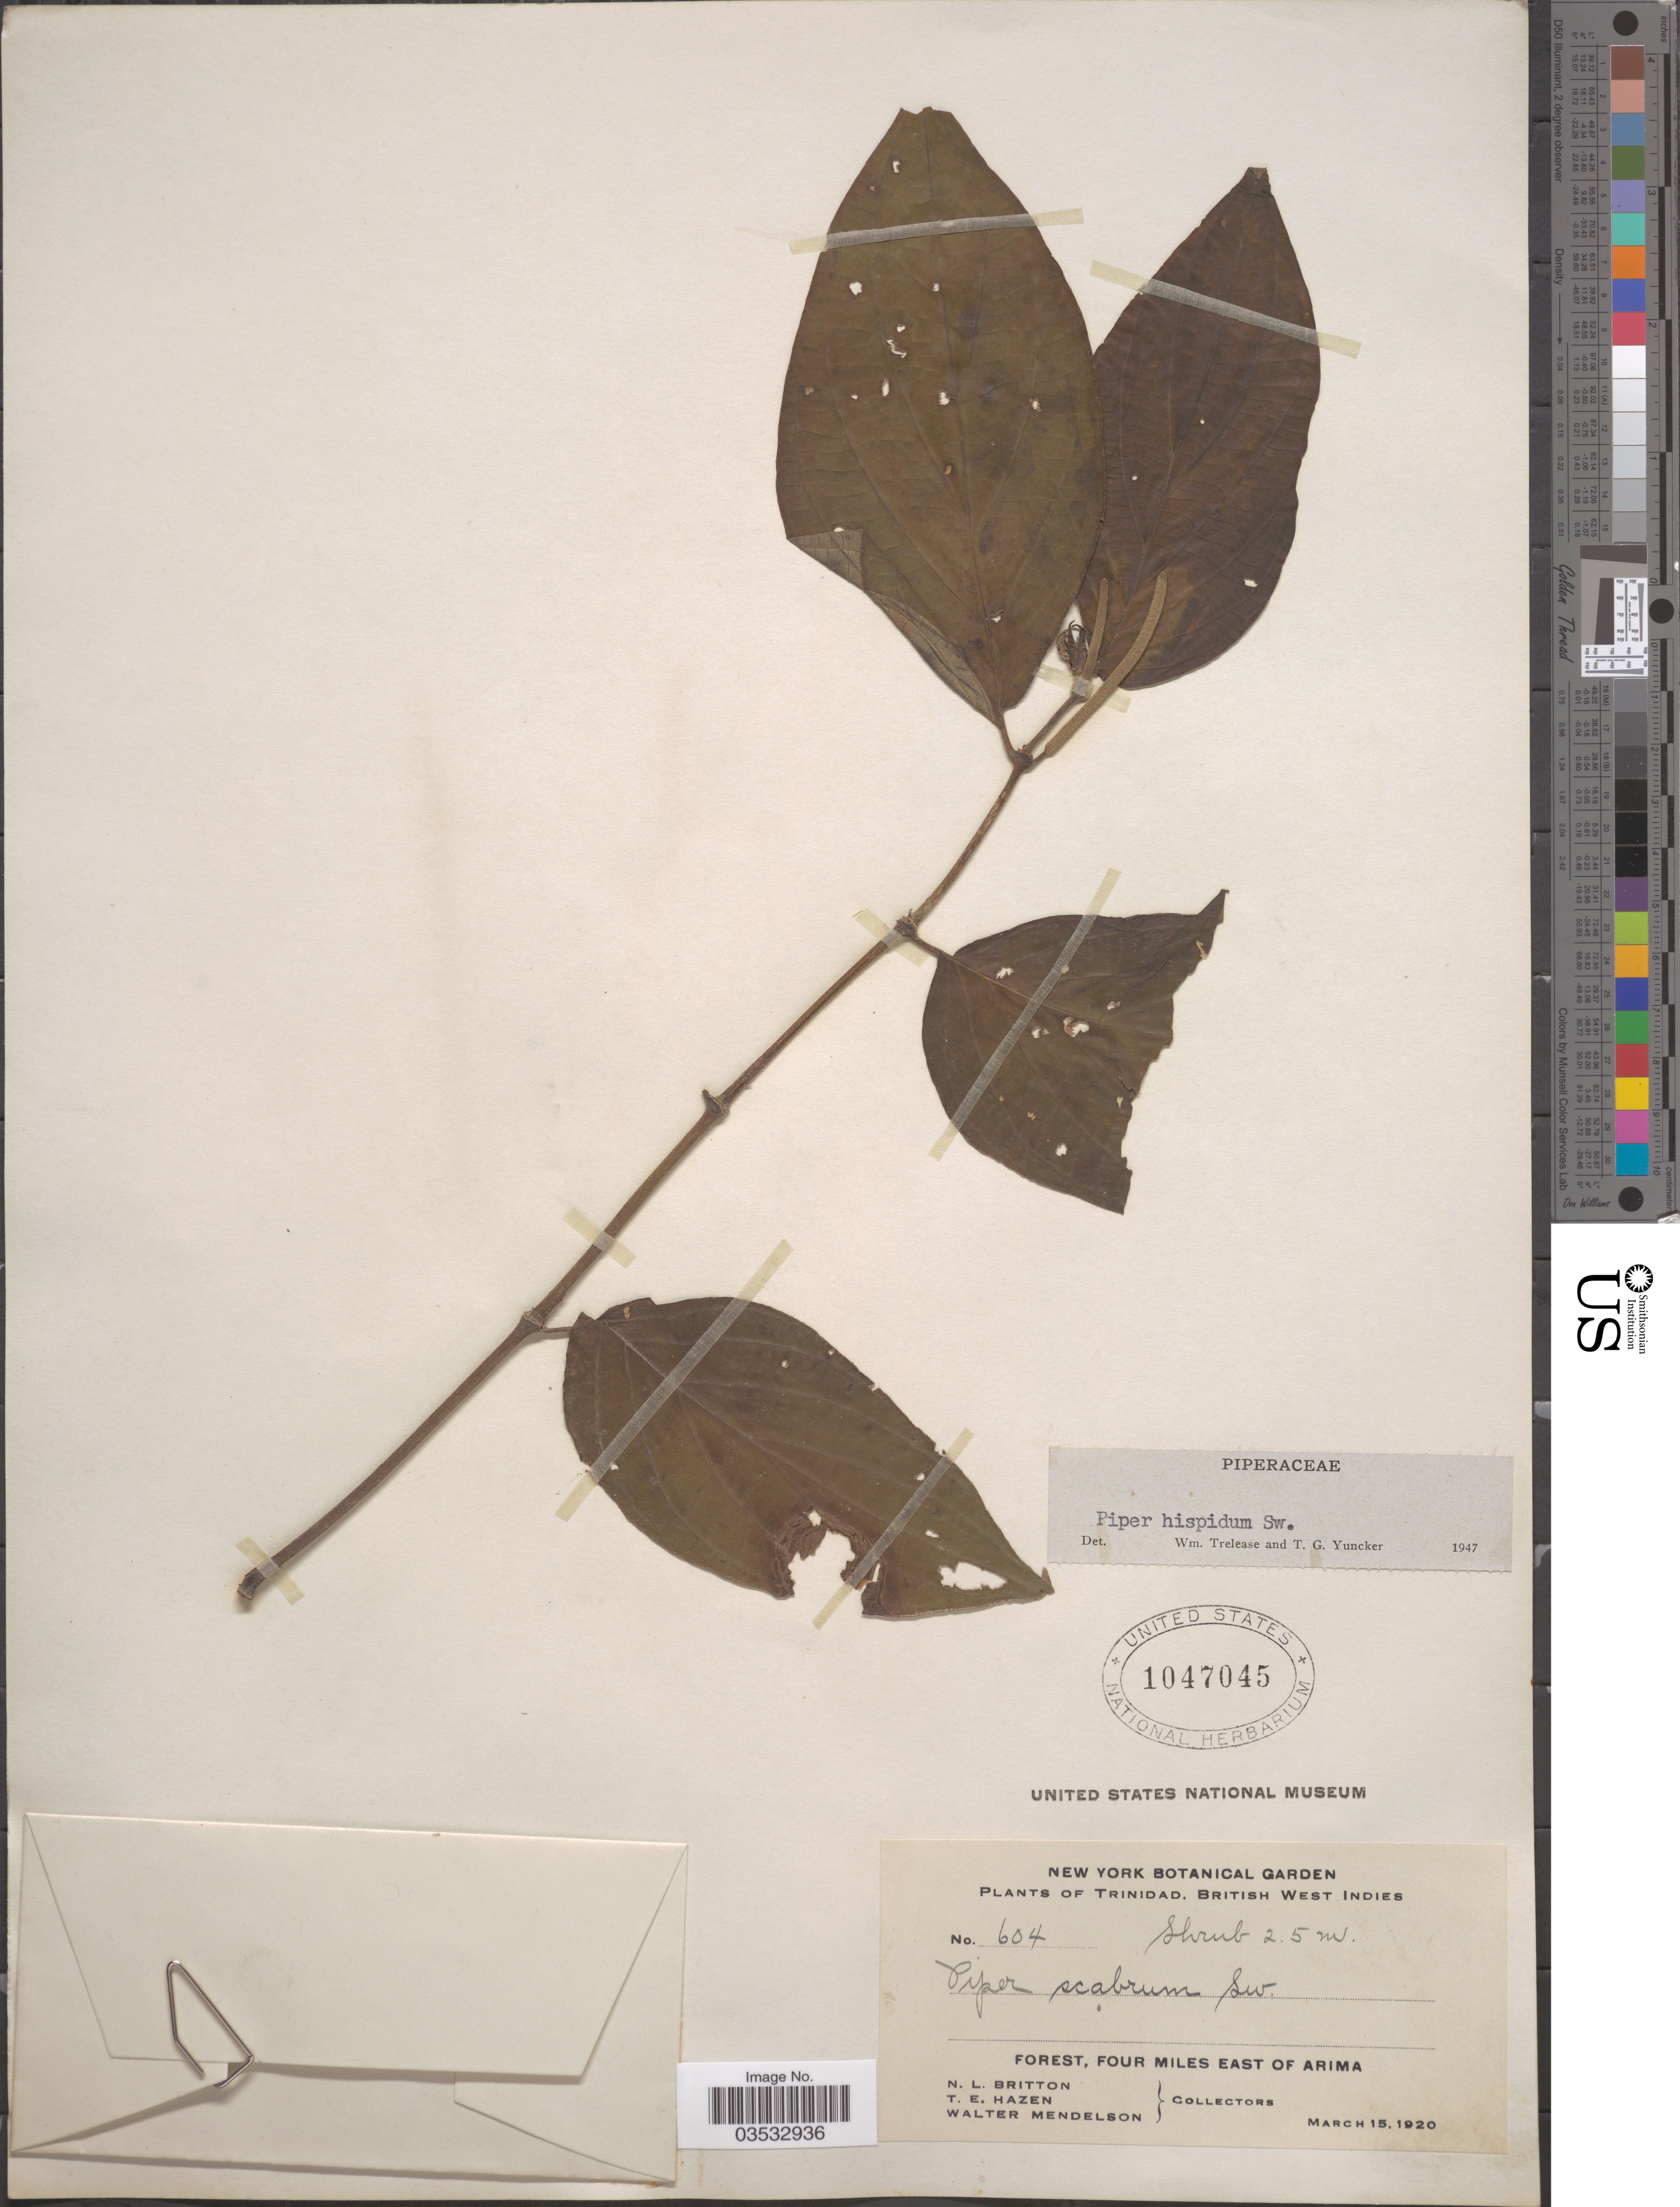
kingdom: Plantae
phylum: Tracheophyta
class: Magnoliopsida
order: Piperales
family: Piperaceae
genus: Piper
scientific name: Piper hispidum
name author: Sw.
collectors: N. Britton, T. E. Hazen & W. Mendelson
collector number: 604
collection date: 1920-03-15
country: Trinidad and Tobago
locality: Trinidad. British West Indies. Forest, four miles east of Arima.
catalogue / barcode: US 1047045